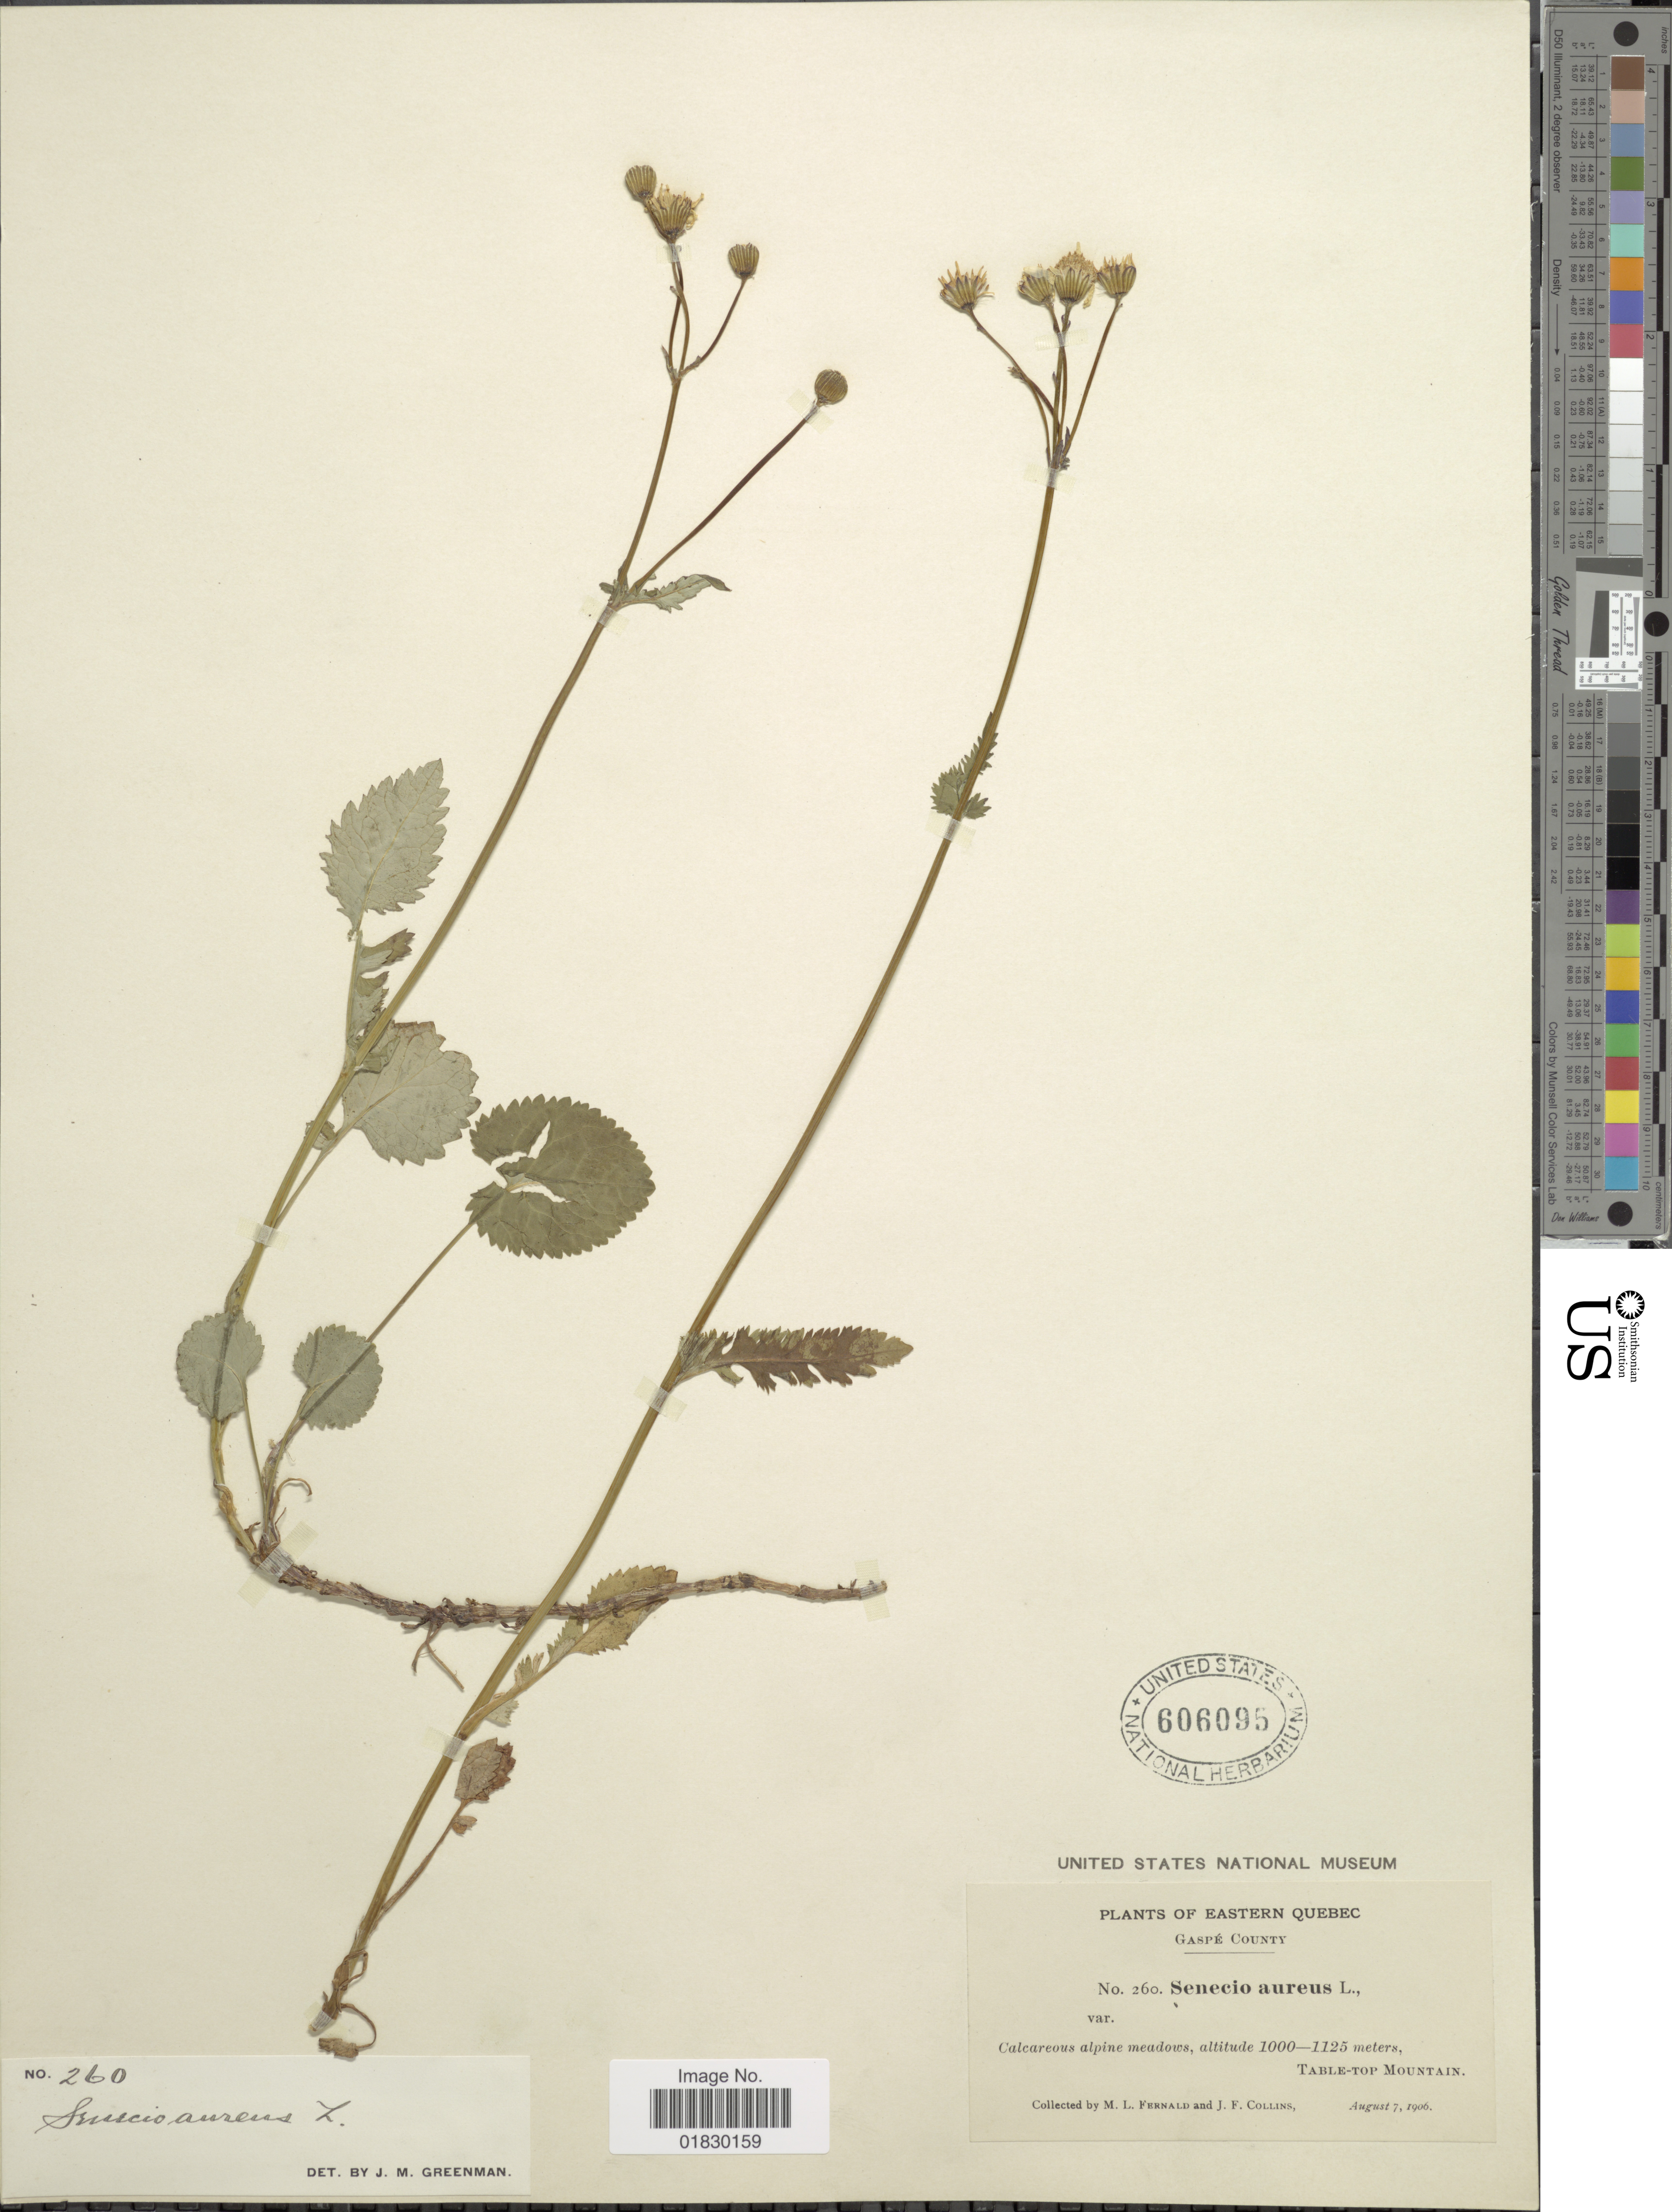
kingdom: Plantae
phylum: Tracheophyta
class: Magnoliopsida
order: Asterales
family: Asteraceae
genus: Packera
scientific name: Packera aurea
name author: (L.) Á. Löve & D. Löve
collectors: M. L. Fernald & J. Collins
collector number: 260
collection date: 1906-08-07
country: Canada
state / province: Quebec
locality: Eastern Quebec, Gaspe County, Table-Top Mountain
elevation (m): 1000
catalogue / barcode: US 606095